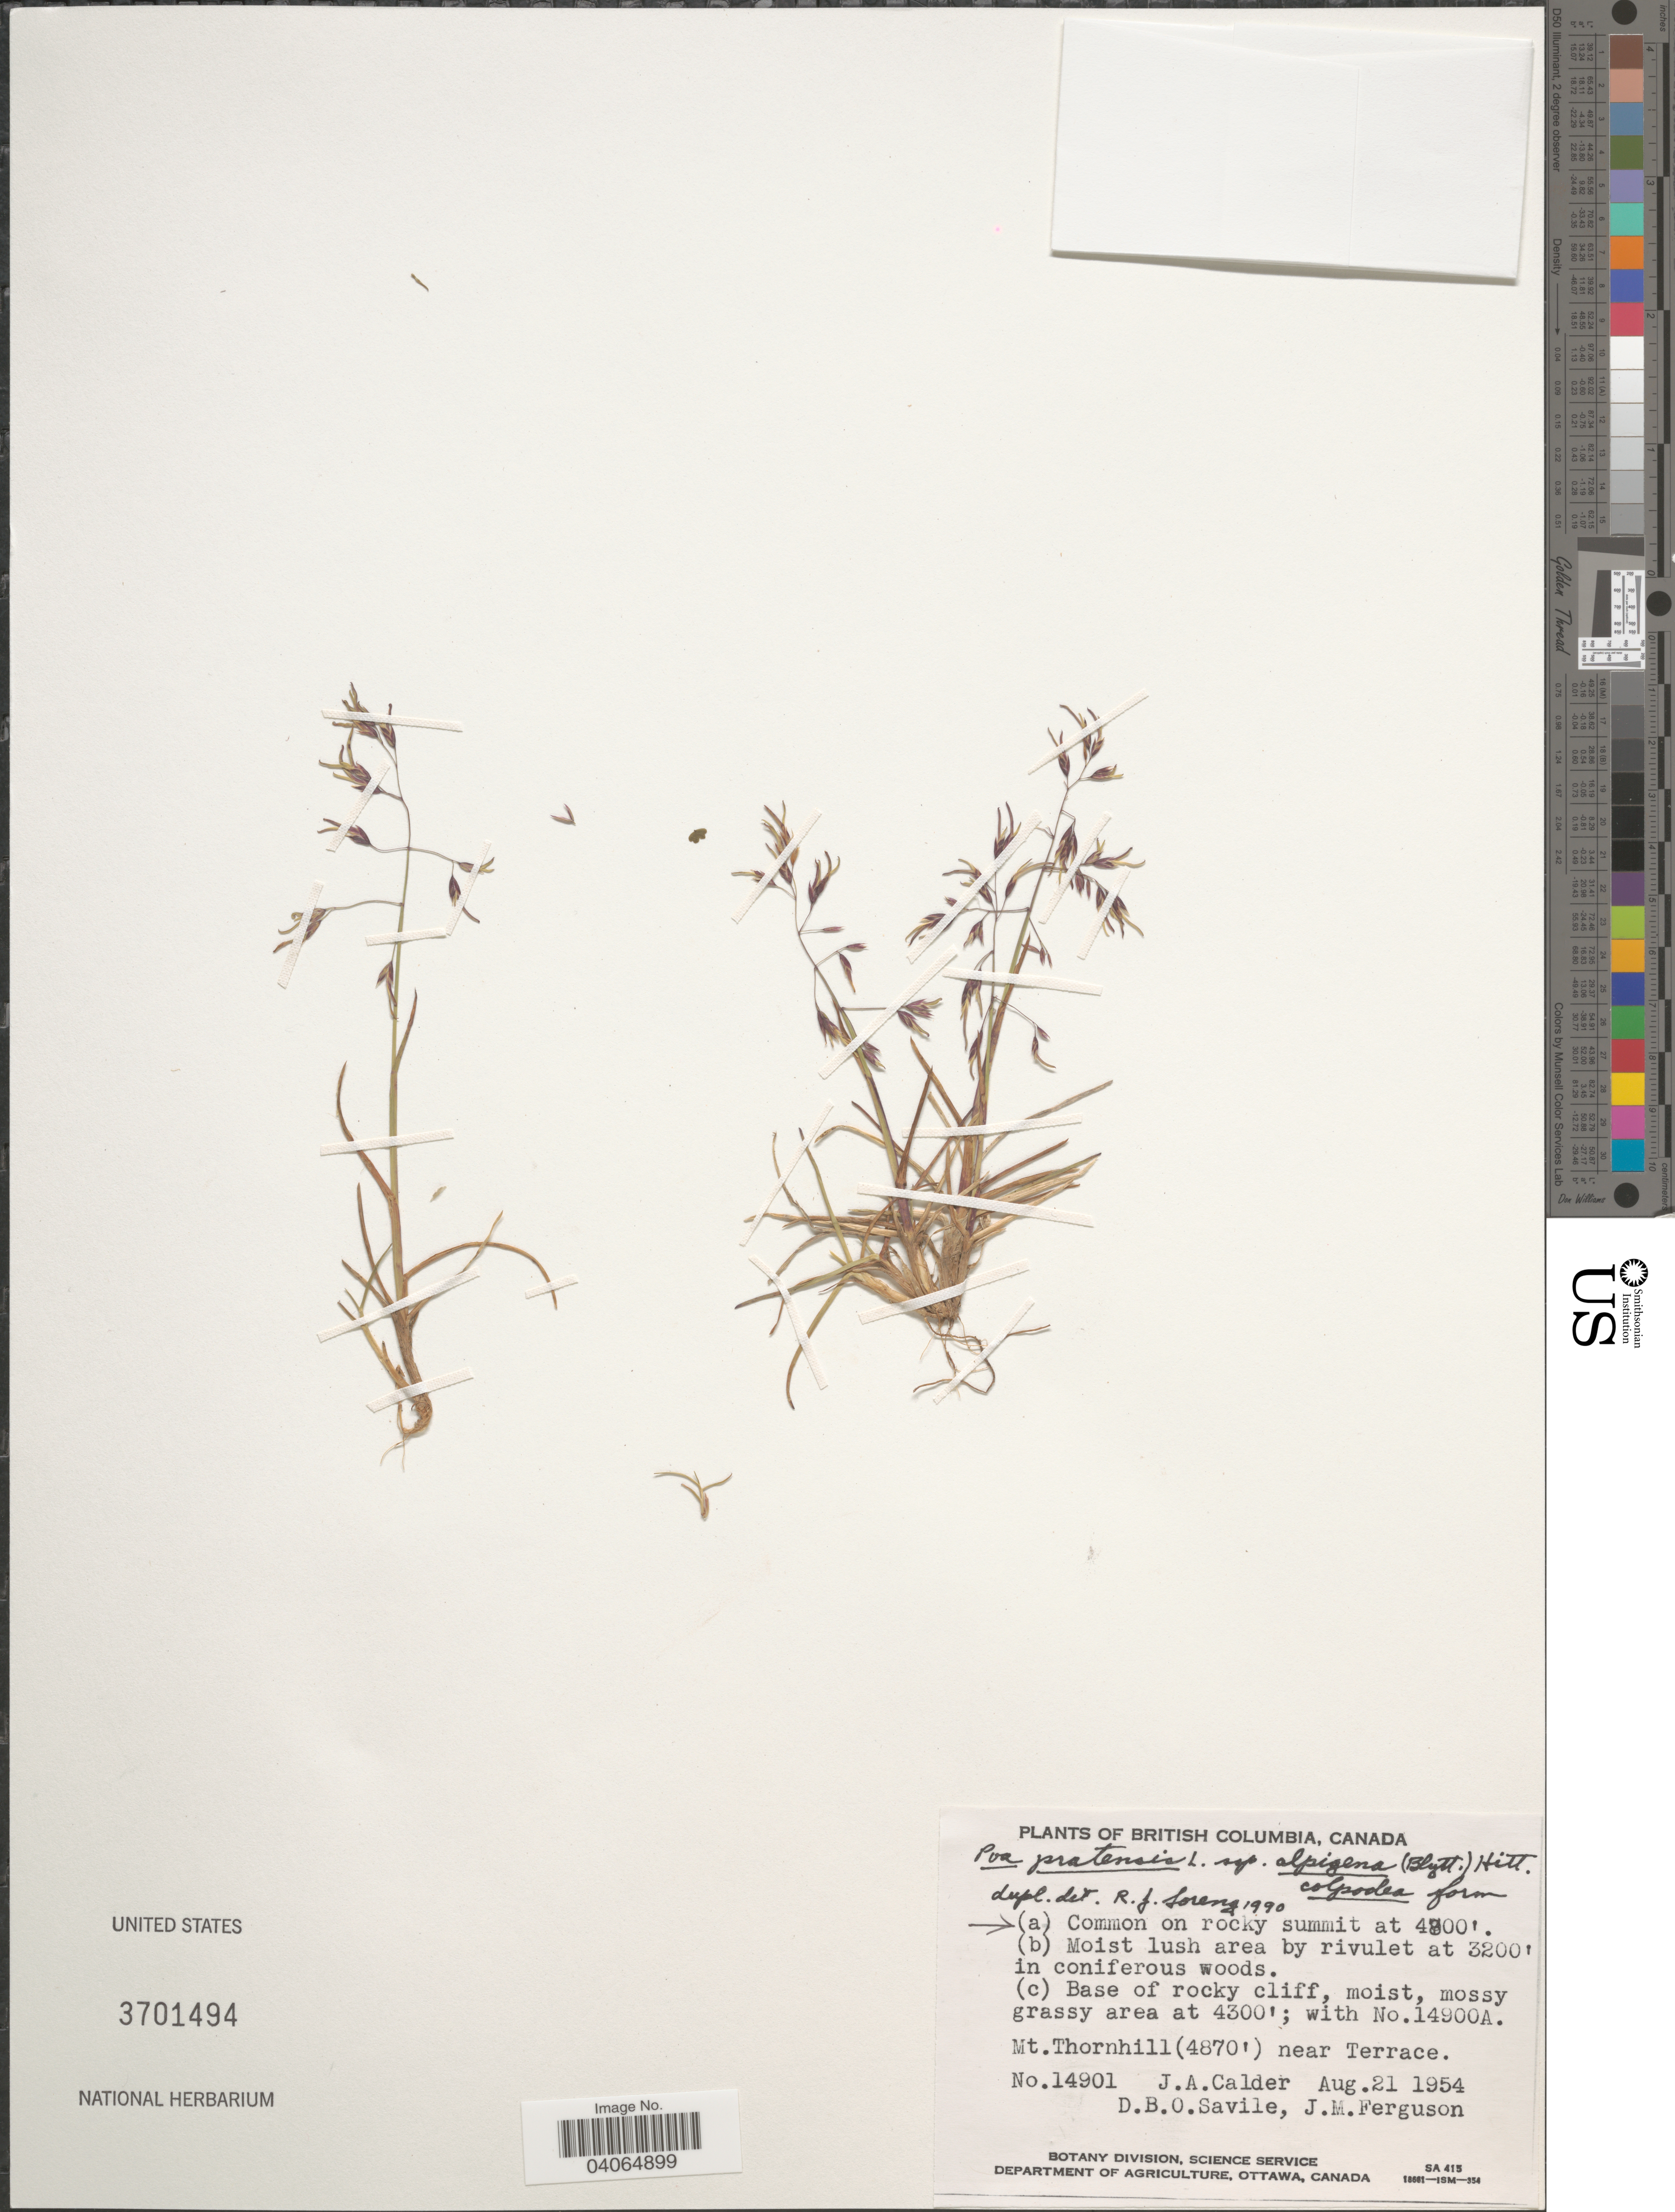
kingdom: Plantae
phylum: Tracheophyta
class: Liliopsida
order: Poales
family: Poaceae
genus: Poa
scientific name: Poa pratensis subsp. alpigena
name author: (Lindm.) Hiitonen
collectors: J. A. Calder, D. Savile & J. M. Ferguson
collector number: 14901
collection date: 1954-08-21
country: Canada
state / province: British Columbia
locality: On rocky summit. Mt. Thornhill near Terrace.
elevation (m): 1463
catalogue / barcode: US 3701494